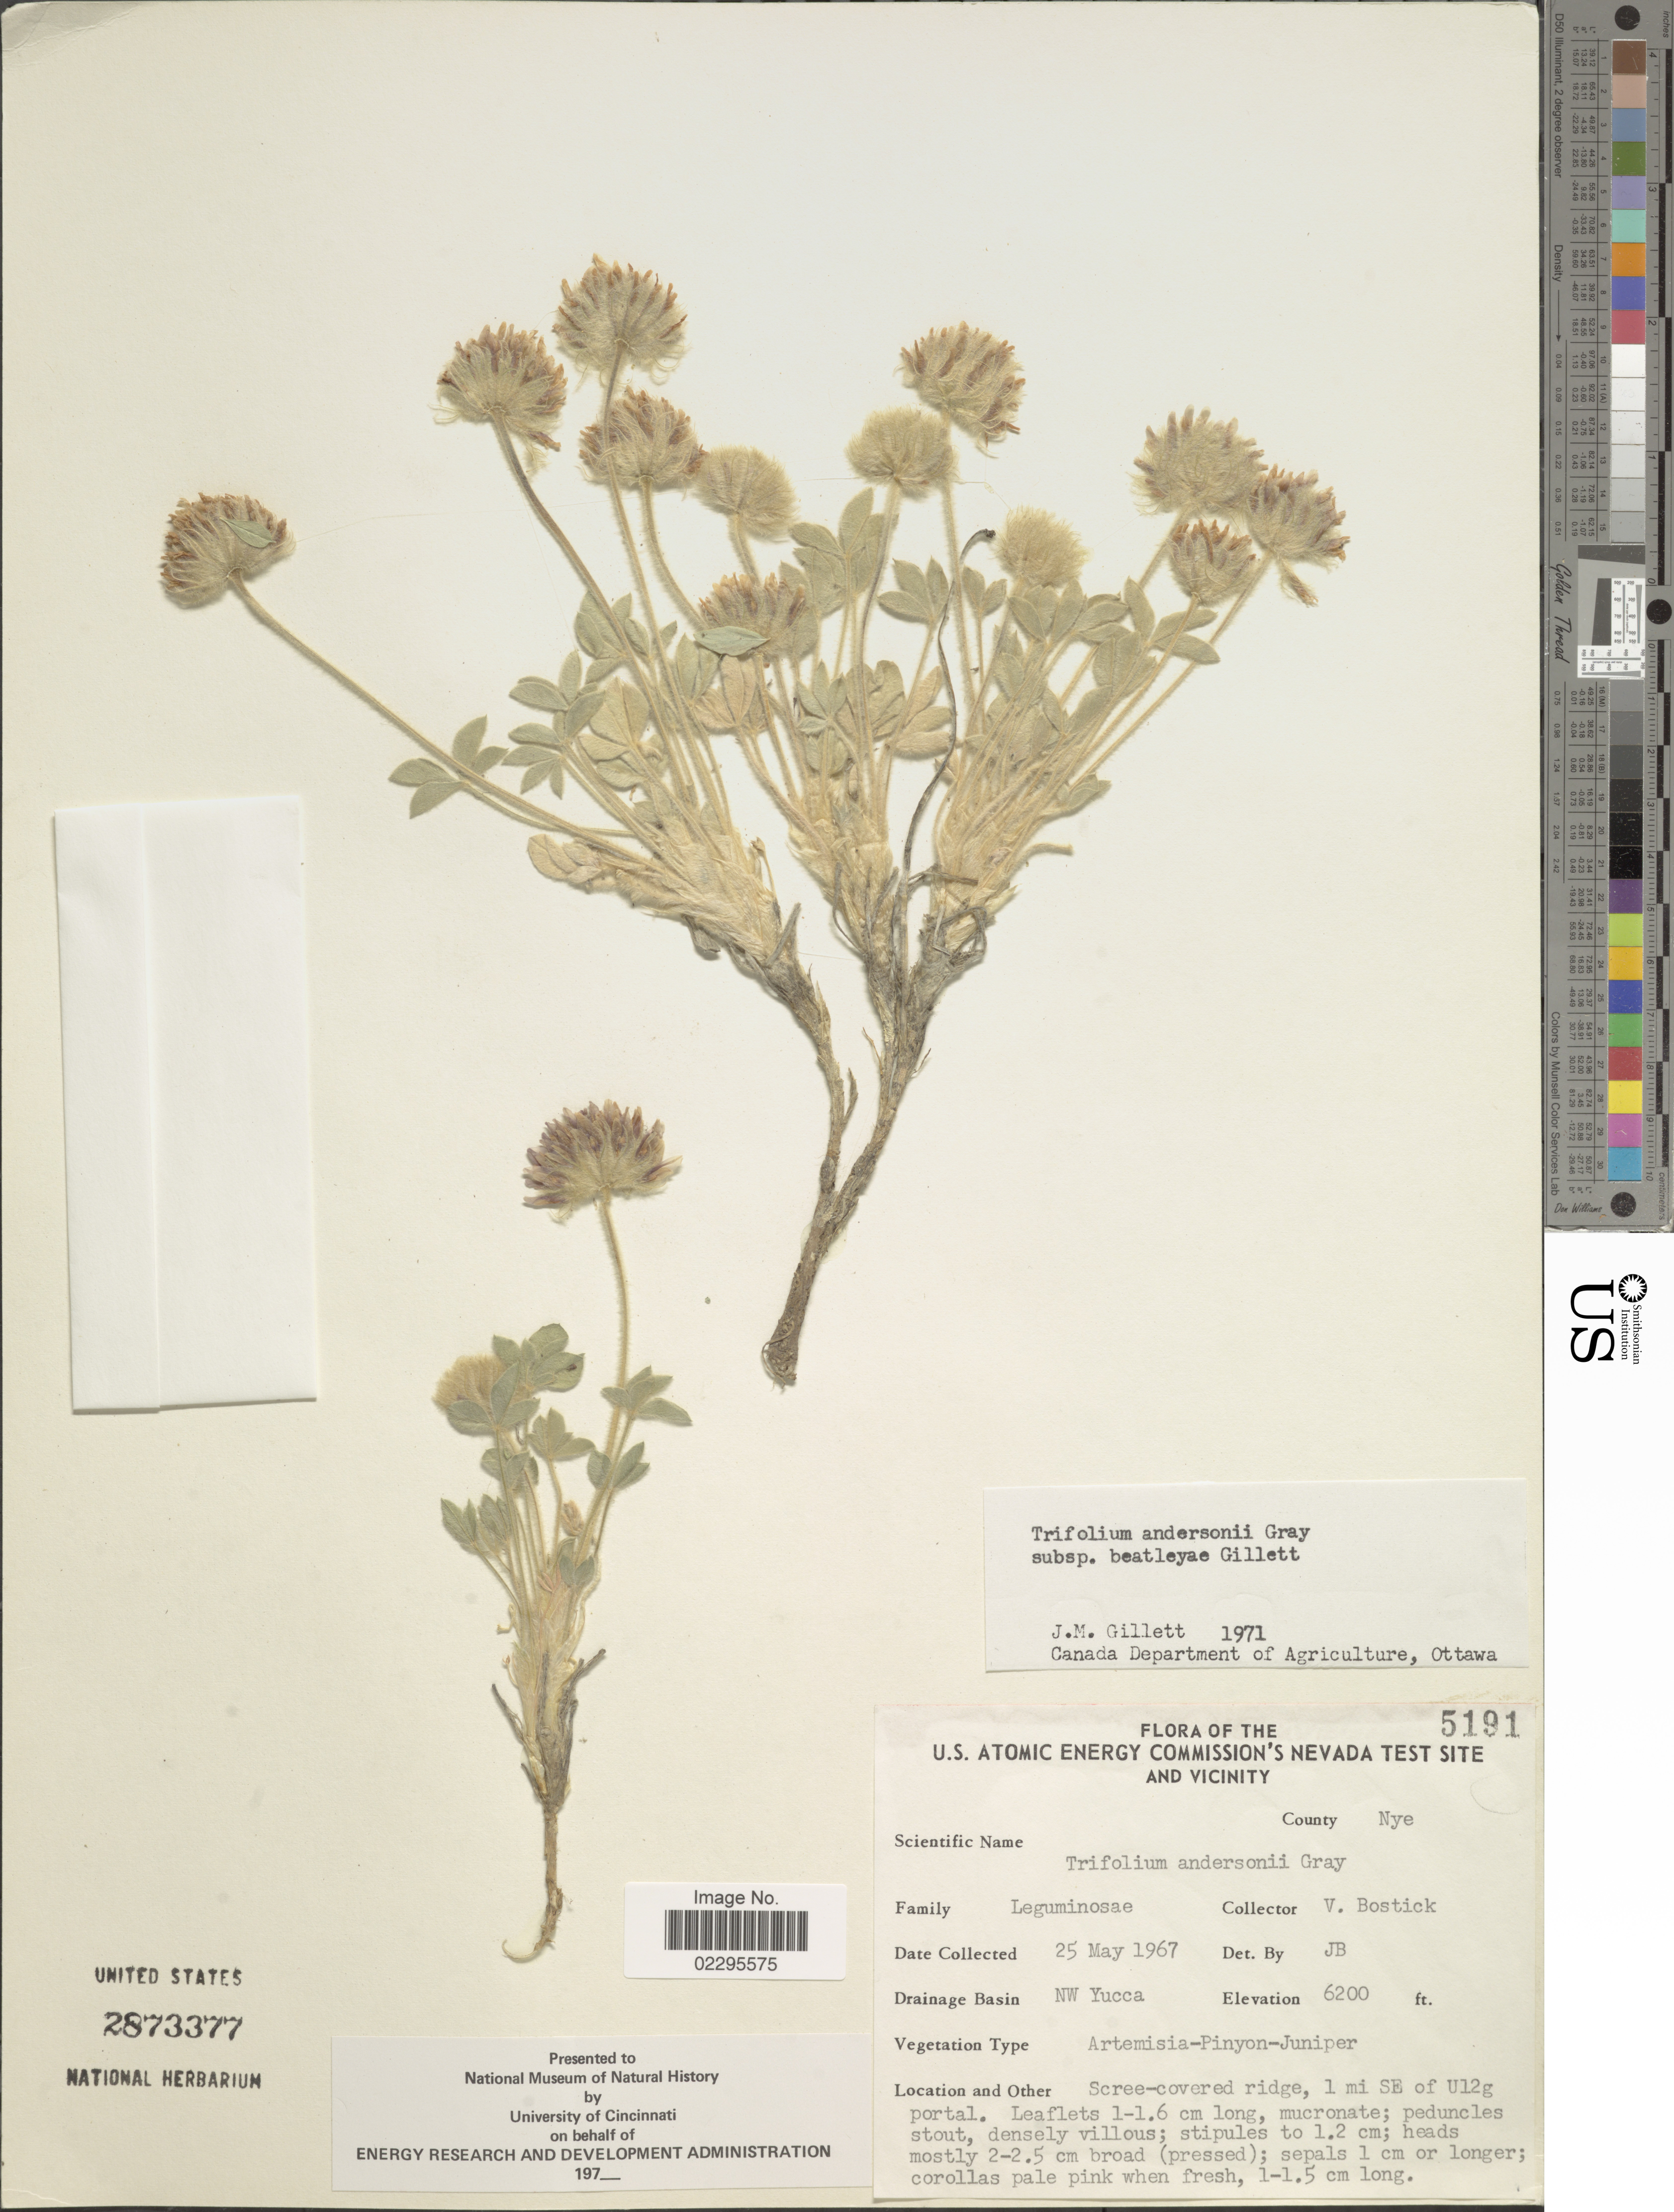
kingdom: Plantae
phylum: Tracheophyta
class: Magnoliopsida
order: Fabales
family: Fabaceae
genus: Trifolium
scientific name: Trifolium andersonii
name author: A. Gray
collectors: V. Bostick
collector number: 5191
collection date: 1967-05-25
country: United States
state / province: Nevada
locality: U. S. Atomic Energy Commission's Nevada Test Site and vicinity. County Nye. Drainage Basin NW Yucca. 1 mi SE of U12g portal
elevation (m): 1890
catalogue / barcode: US 2873377